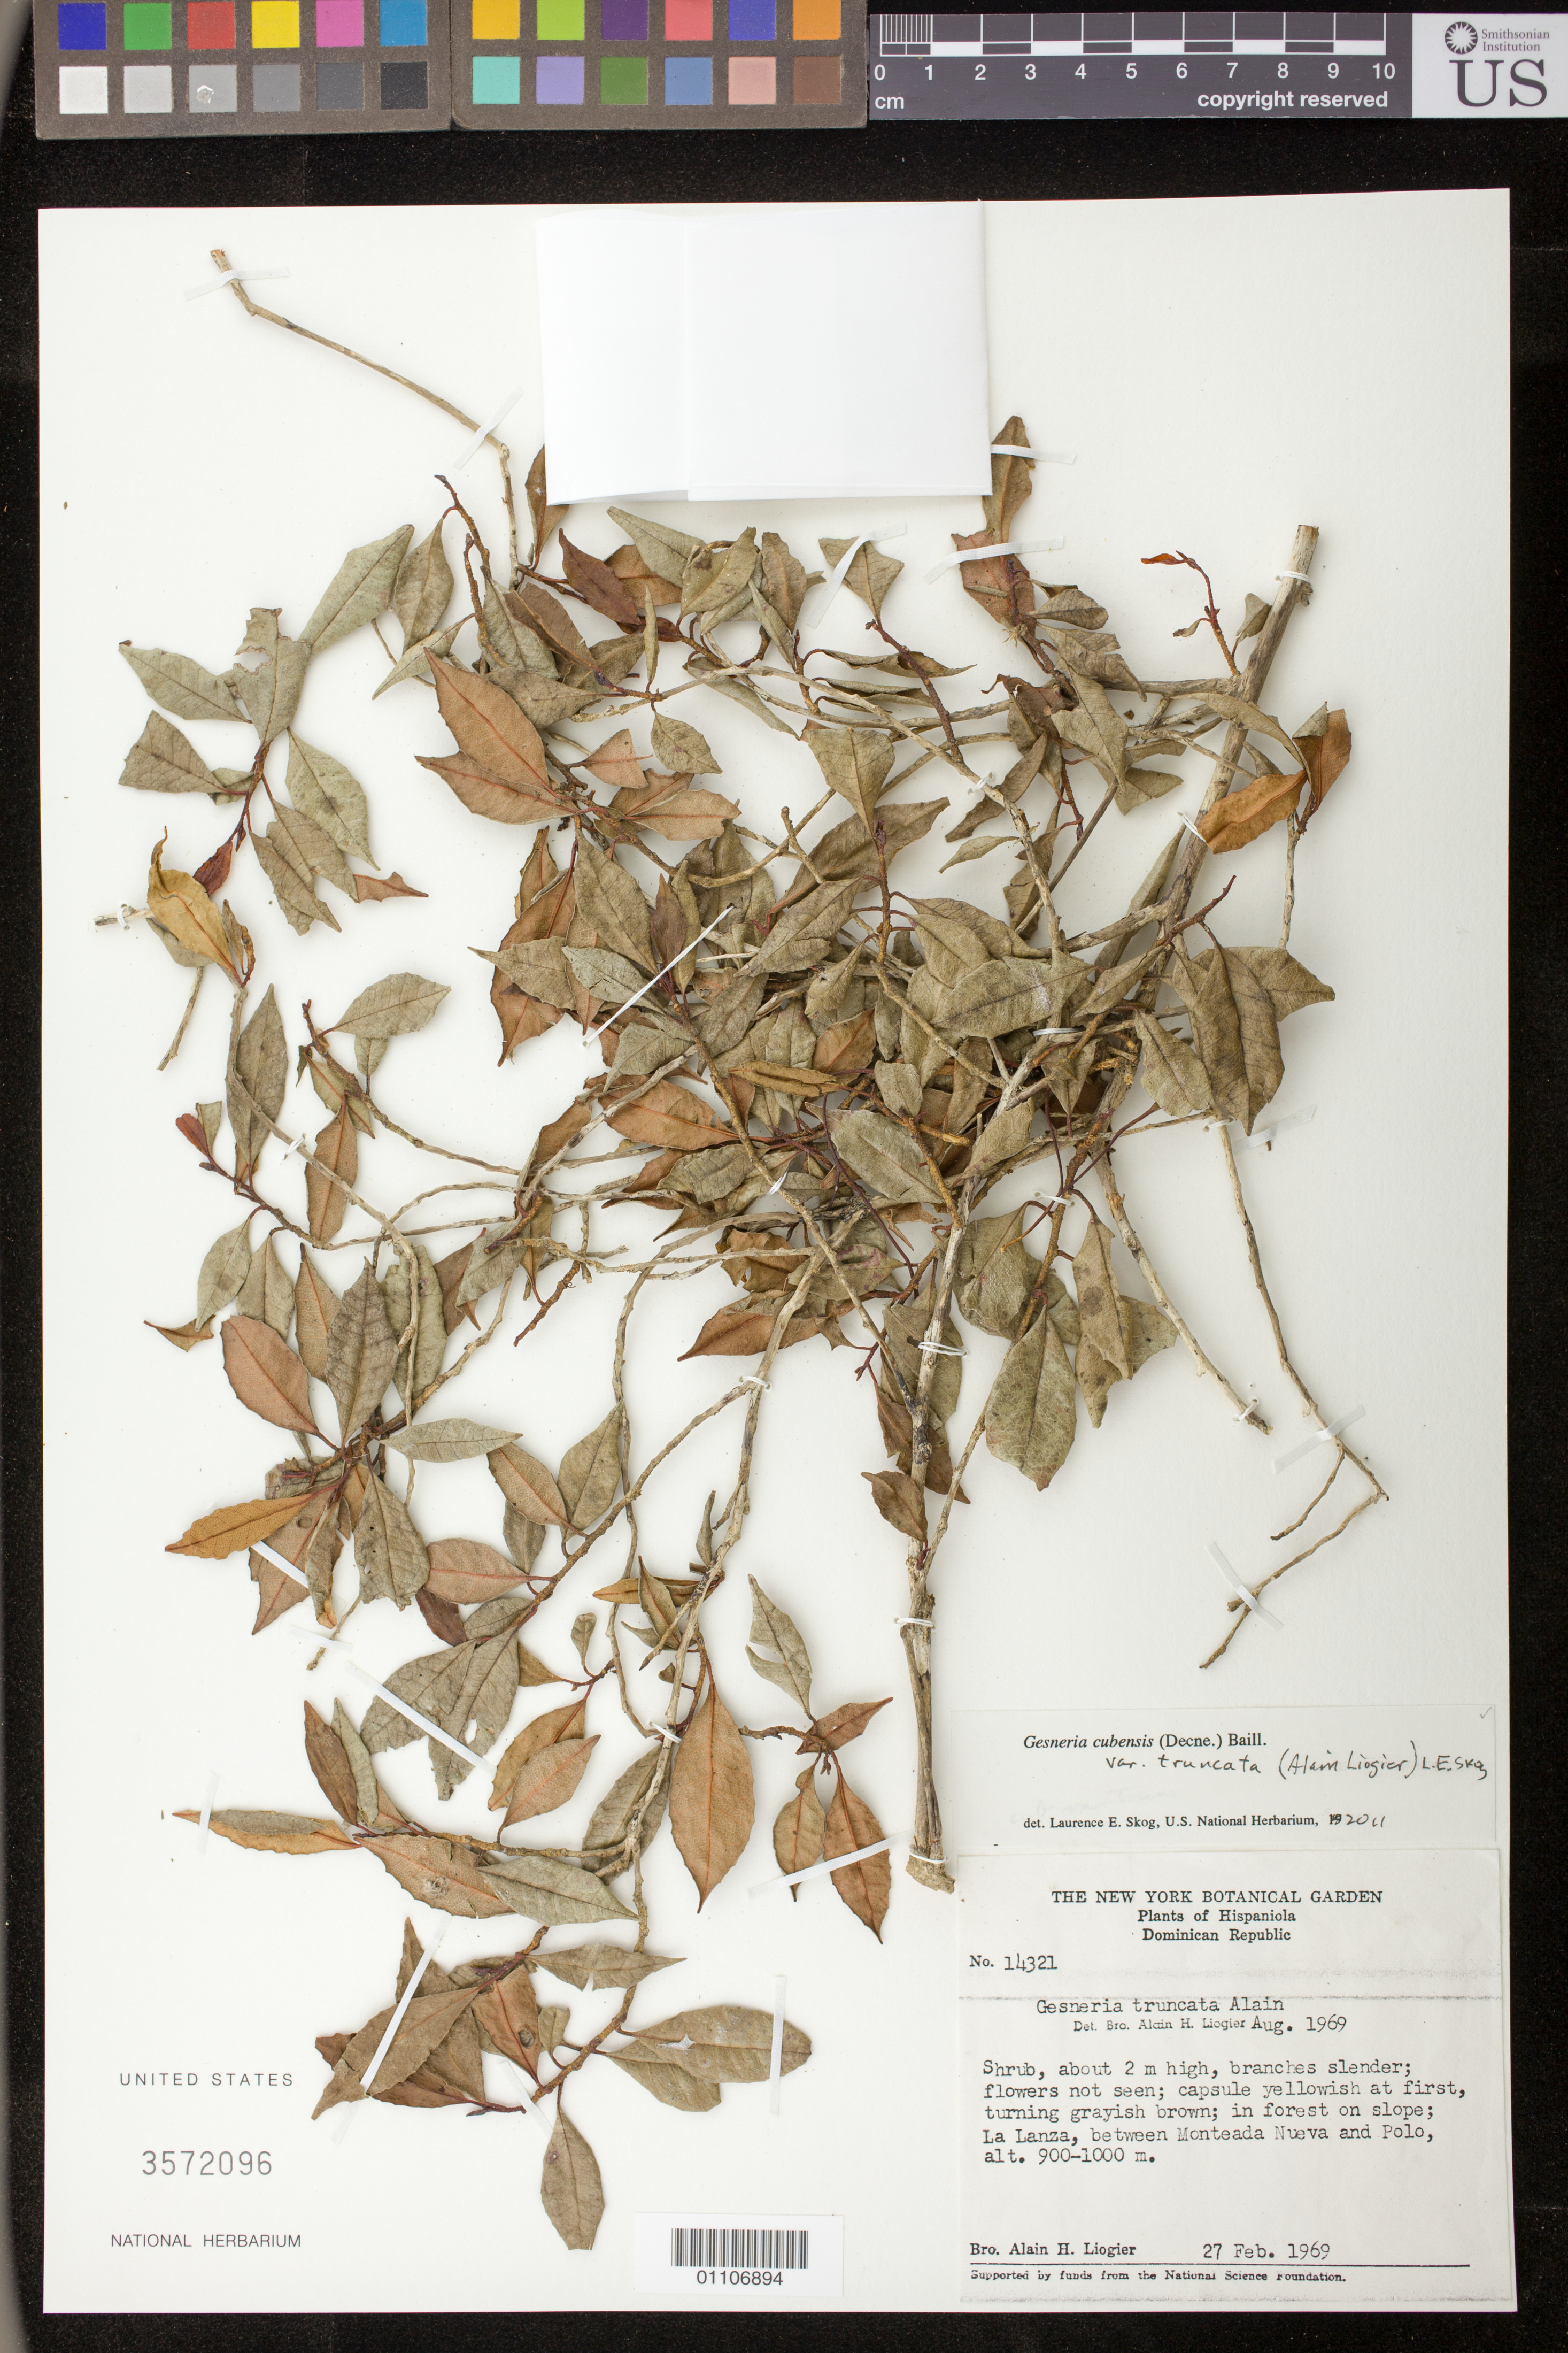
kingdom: Plantae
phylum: Tracheophyta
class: Magnoliopsida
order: Lamiales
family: Gesneriaceae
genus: Gesneria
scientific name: Gesneria cubensis var. truncata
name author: (Alain) L.E. Skog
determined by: Skog, Laurence E.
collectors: A. H. Liogier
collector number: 14321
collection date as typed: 27 Feb 1969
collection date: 1969-02-27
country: Dominican Republic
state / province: Barahona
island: Hispaniola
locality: La Tanja, between Monteada Nueva and Polo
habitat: In forest on slope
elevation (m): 900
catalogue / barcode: US 3572096